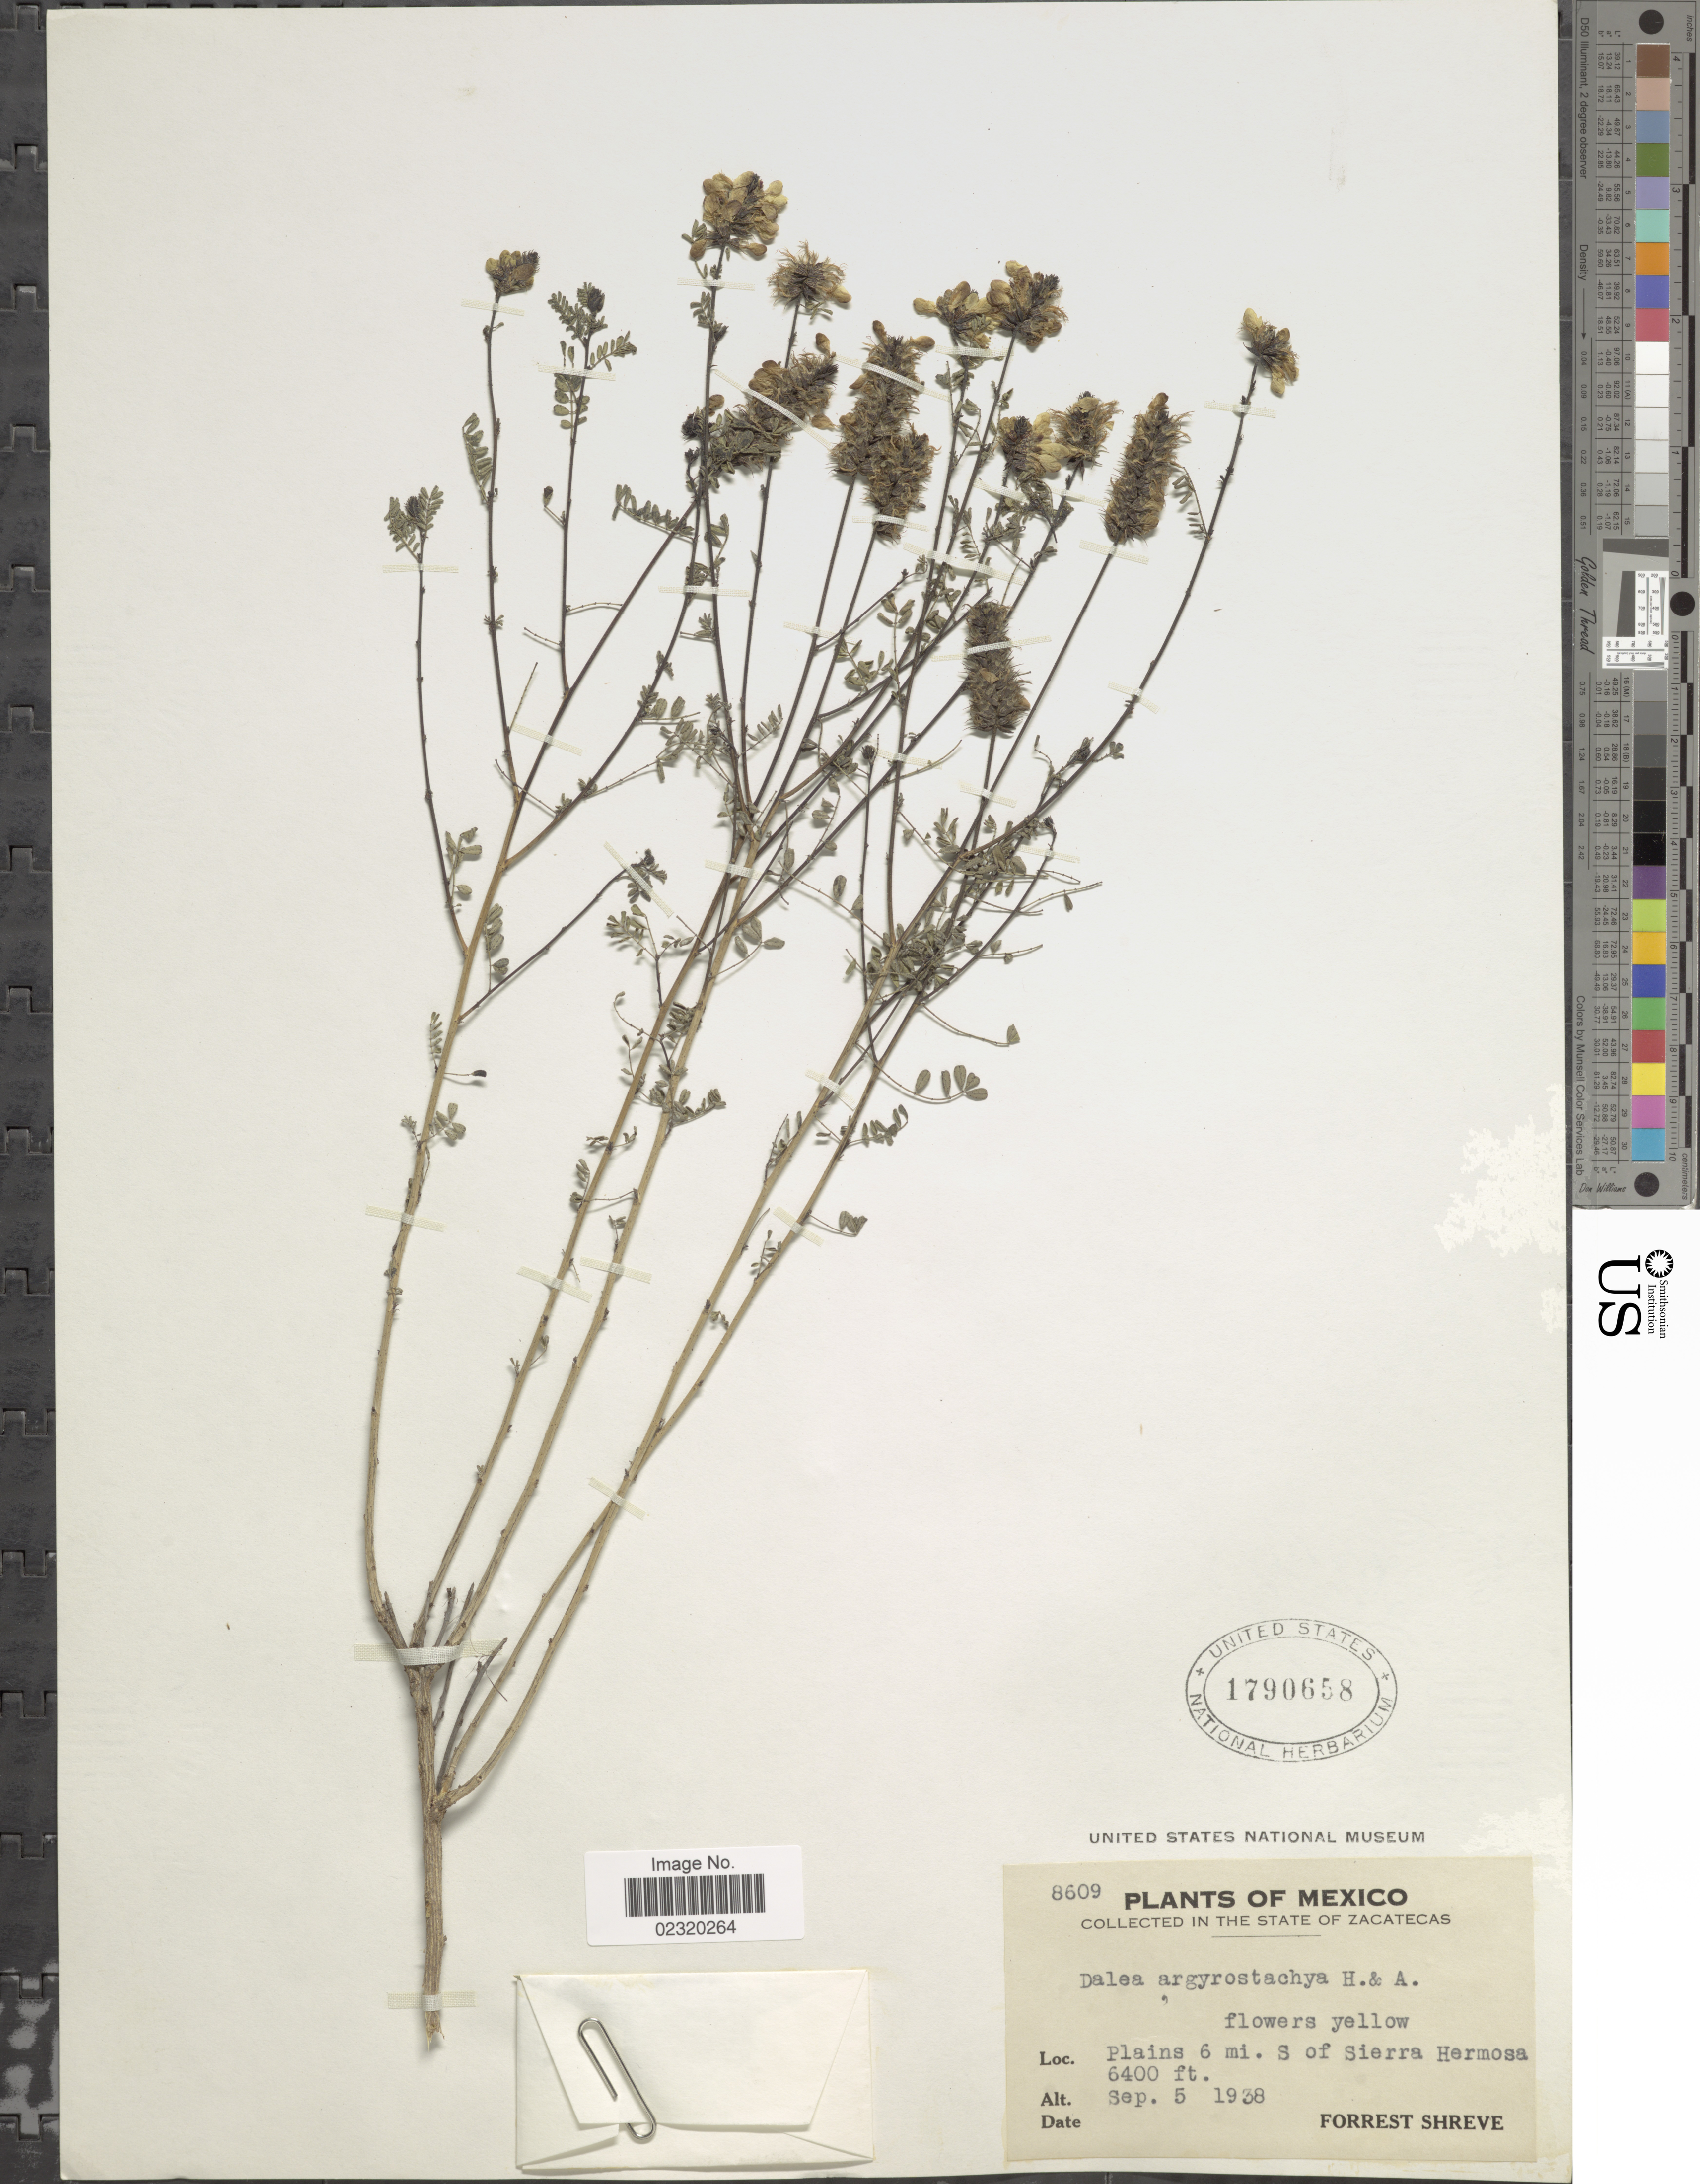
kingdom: Plantae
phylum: Tracheophyta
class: Magnoliopsida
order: Fabales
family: Fabaceae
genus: Dalea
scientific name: Dalea versicolor var. argyrostachya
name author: Zucc.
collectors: F. Shreve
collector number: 8609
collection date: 1938-09-05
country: Mexico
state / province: Zacatecas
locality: Plains 6 mi S of Sierra Hermosa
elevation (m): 1951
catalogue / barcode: US 1790658